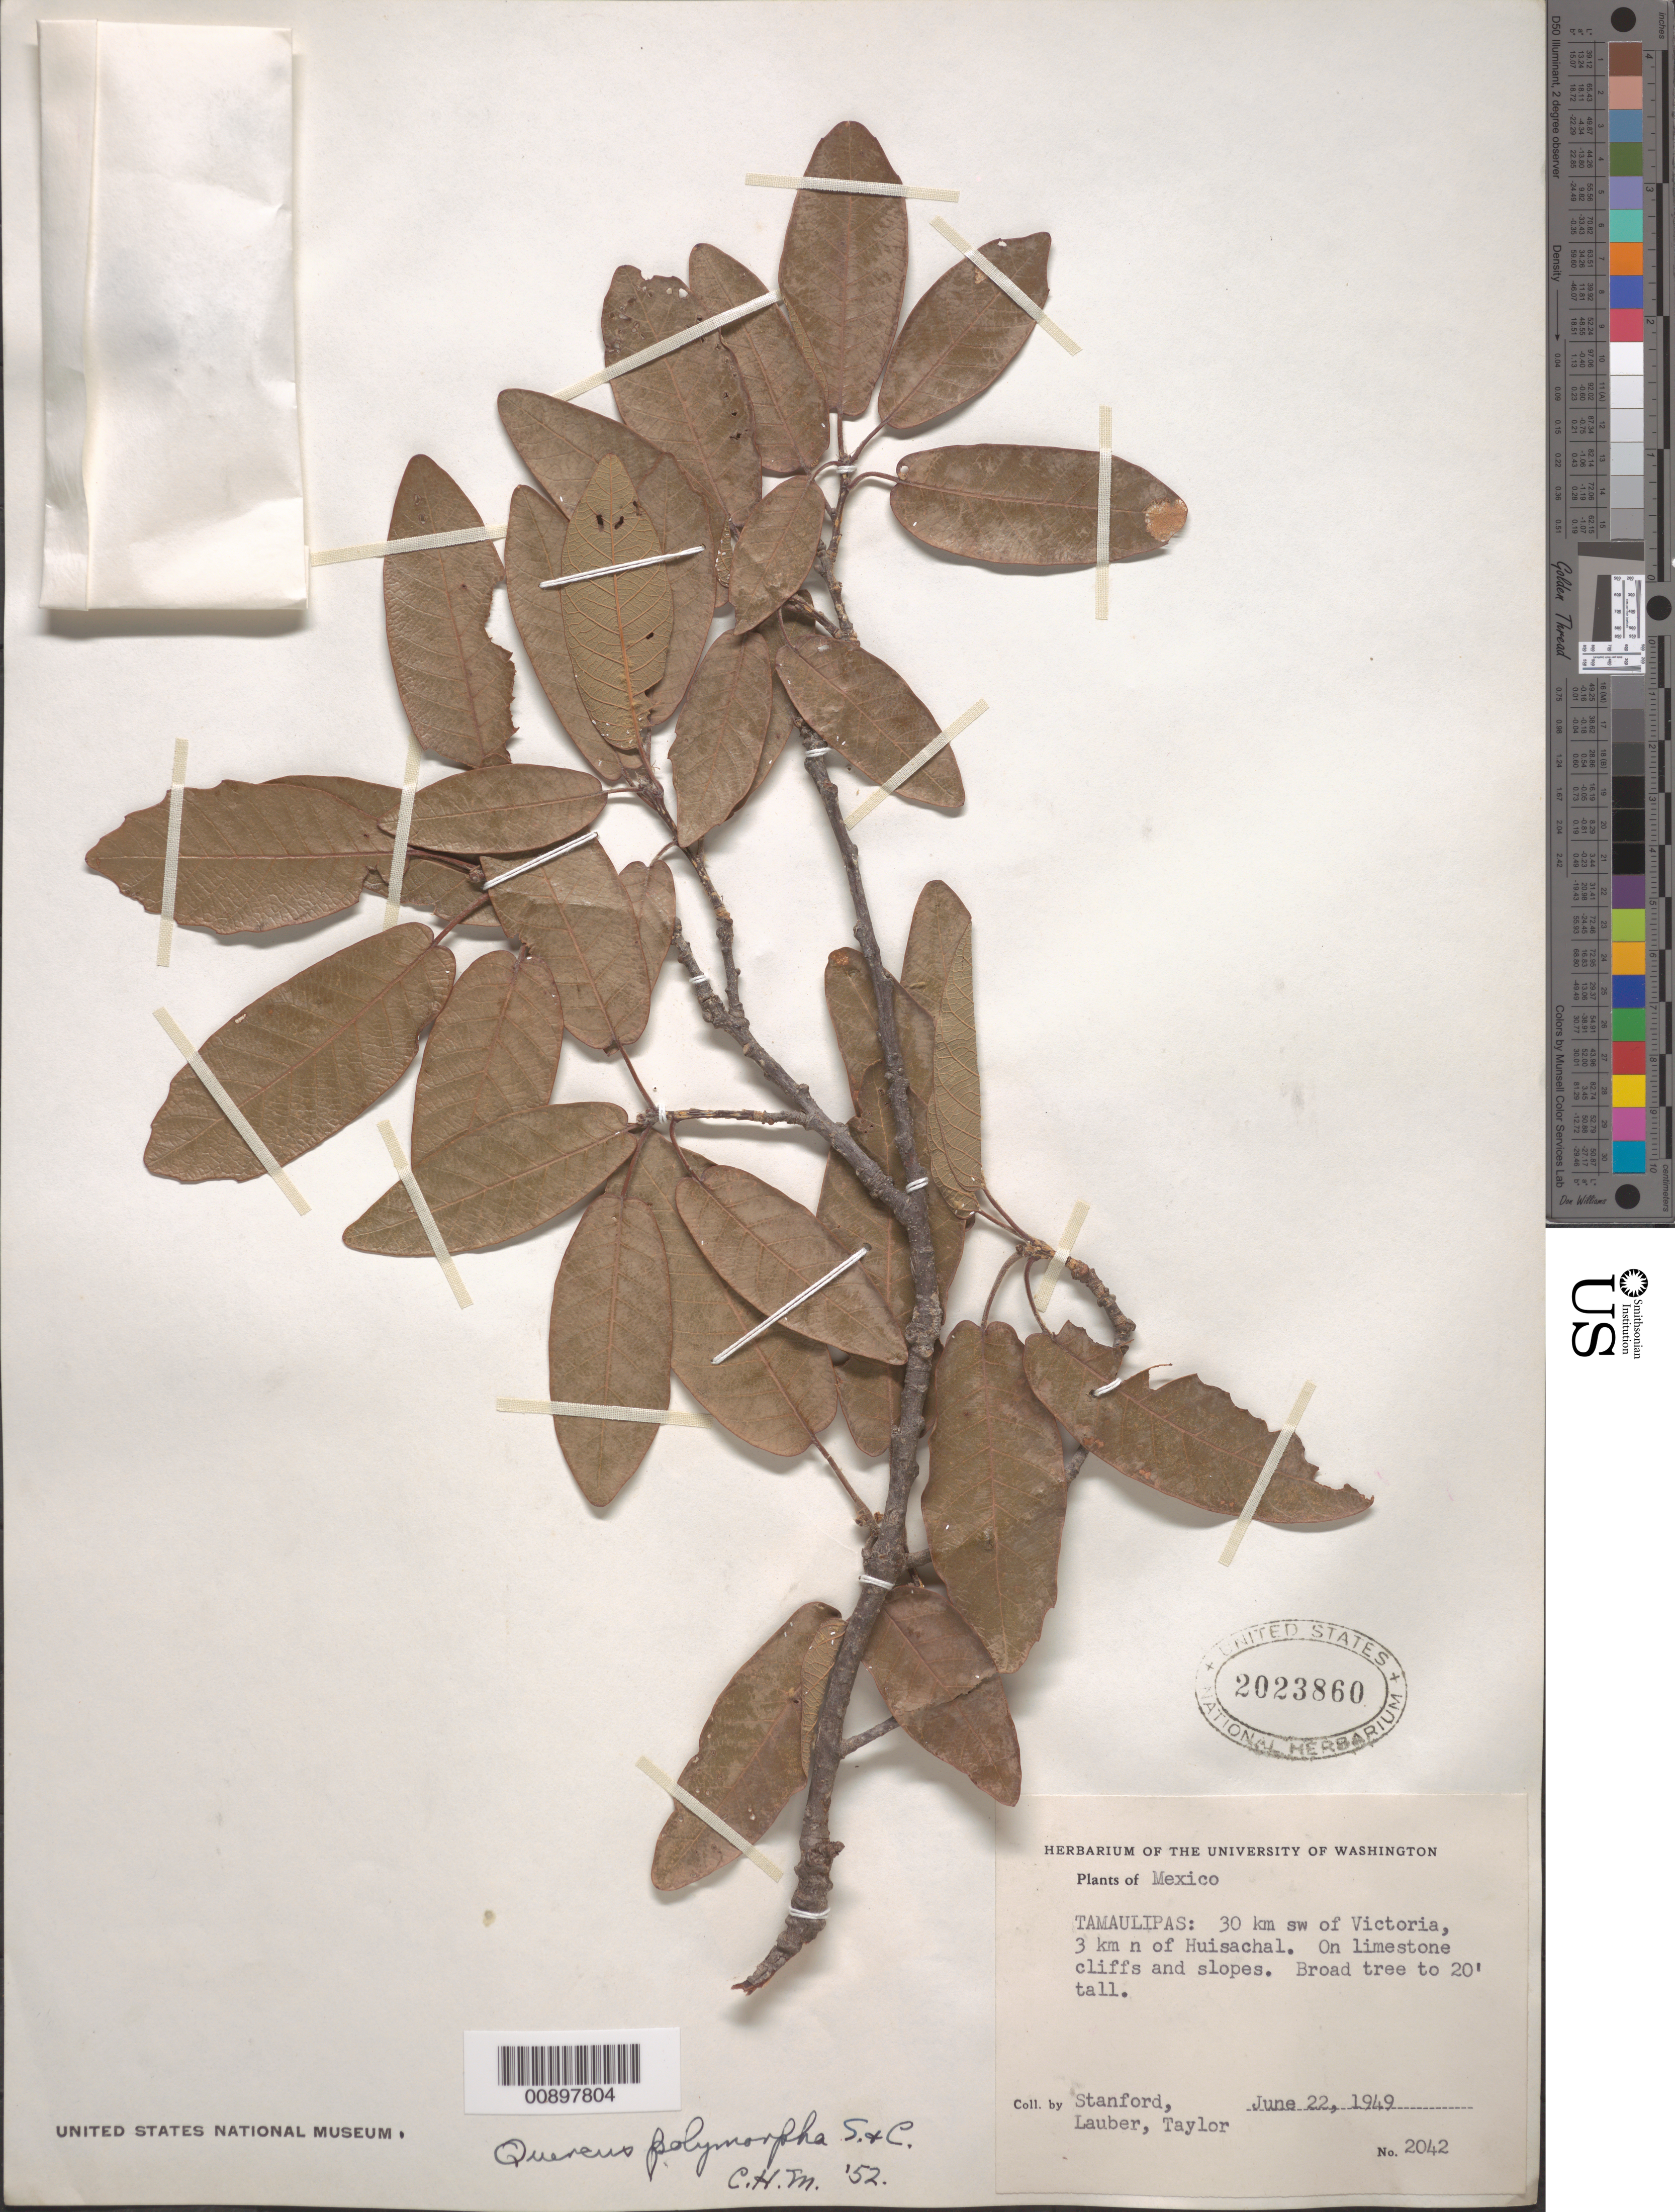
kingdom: Plantae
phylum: Tracheophyta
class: Magnoliopsida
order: Fagales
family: Fagaceae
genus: Quercus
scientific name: Quercus polymorpha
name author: Schltdl. & Cham.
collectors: -. Stanford, Lauber, -- & -- Taylor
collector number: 2042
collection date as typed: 22 Jun 1949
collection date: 1949-06-22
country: Mexico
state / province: Tamaulipas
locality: Tamaulipas, 30 km SW of Victoria, 3 km N of Huisachal.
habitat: On limestone cliffs and slopes.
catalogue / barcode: US 2023860